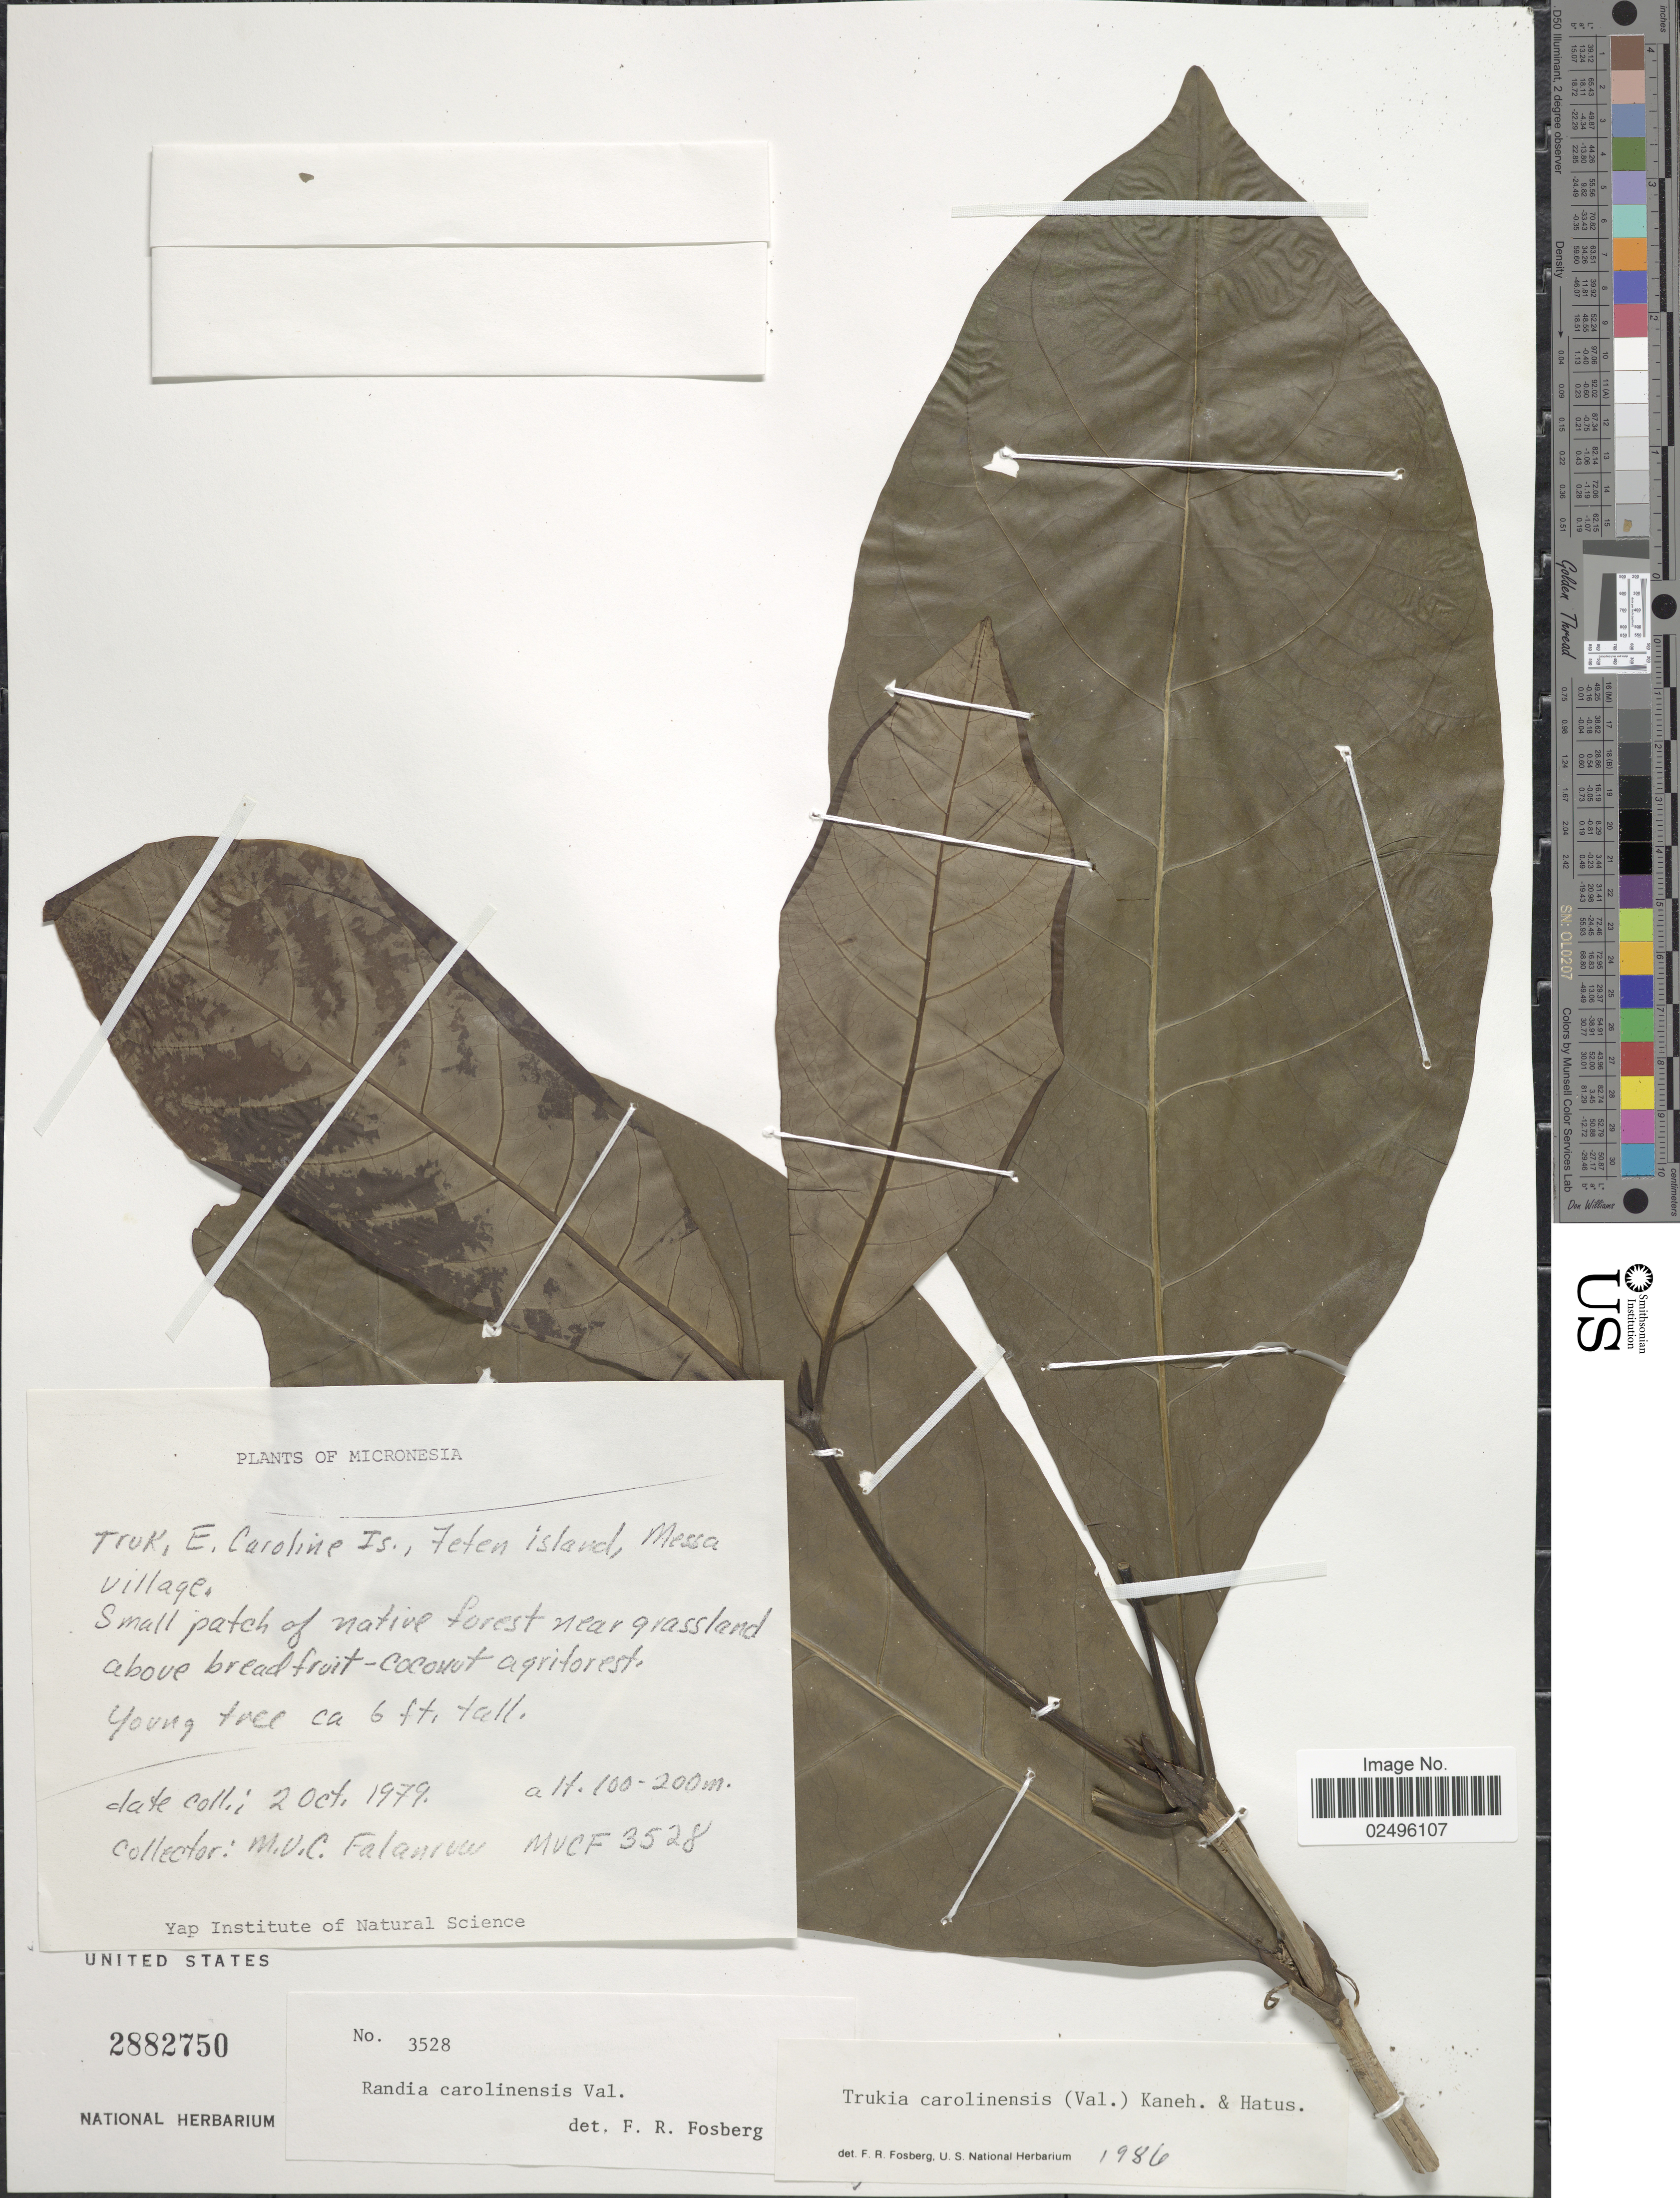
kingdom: Plantae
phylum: Tracheophyta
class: Magnoliopsida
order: Gentianales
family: Rubiaceae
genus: Trukia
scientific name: Trukia carolinensis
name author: (Valeton) Kaneh. & Hatus.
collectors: M. V. Falanruw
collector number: MVCF 3528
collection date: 1979-10-02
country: Micronesia, Federated States of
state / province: Truk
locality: E, Caroline Is., Feten Island, Messa village, Small patch native forest near grassland above breadfruit-coconut agriforest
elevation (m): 100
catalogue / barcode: US 2882750